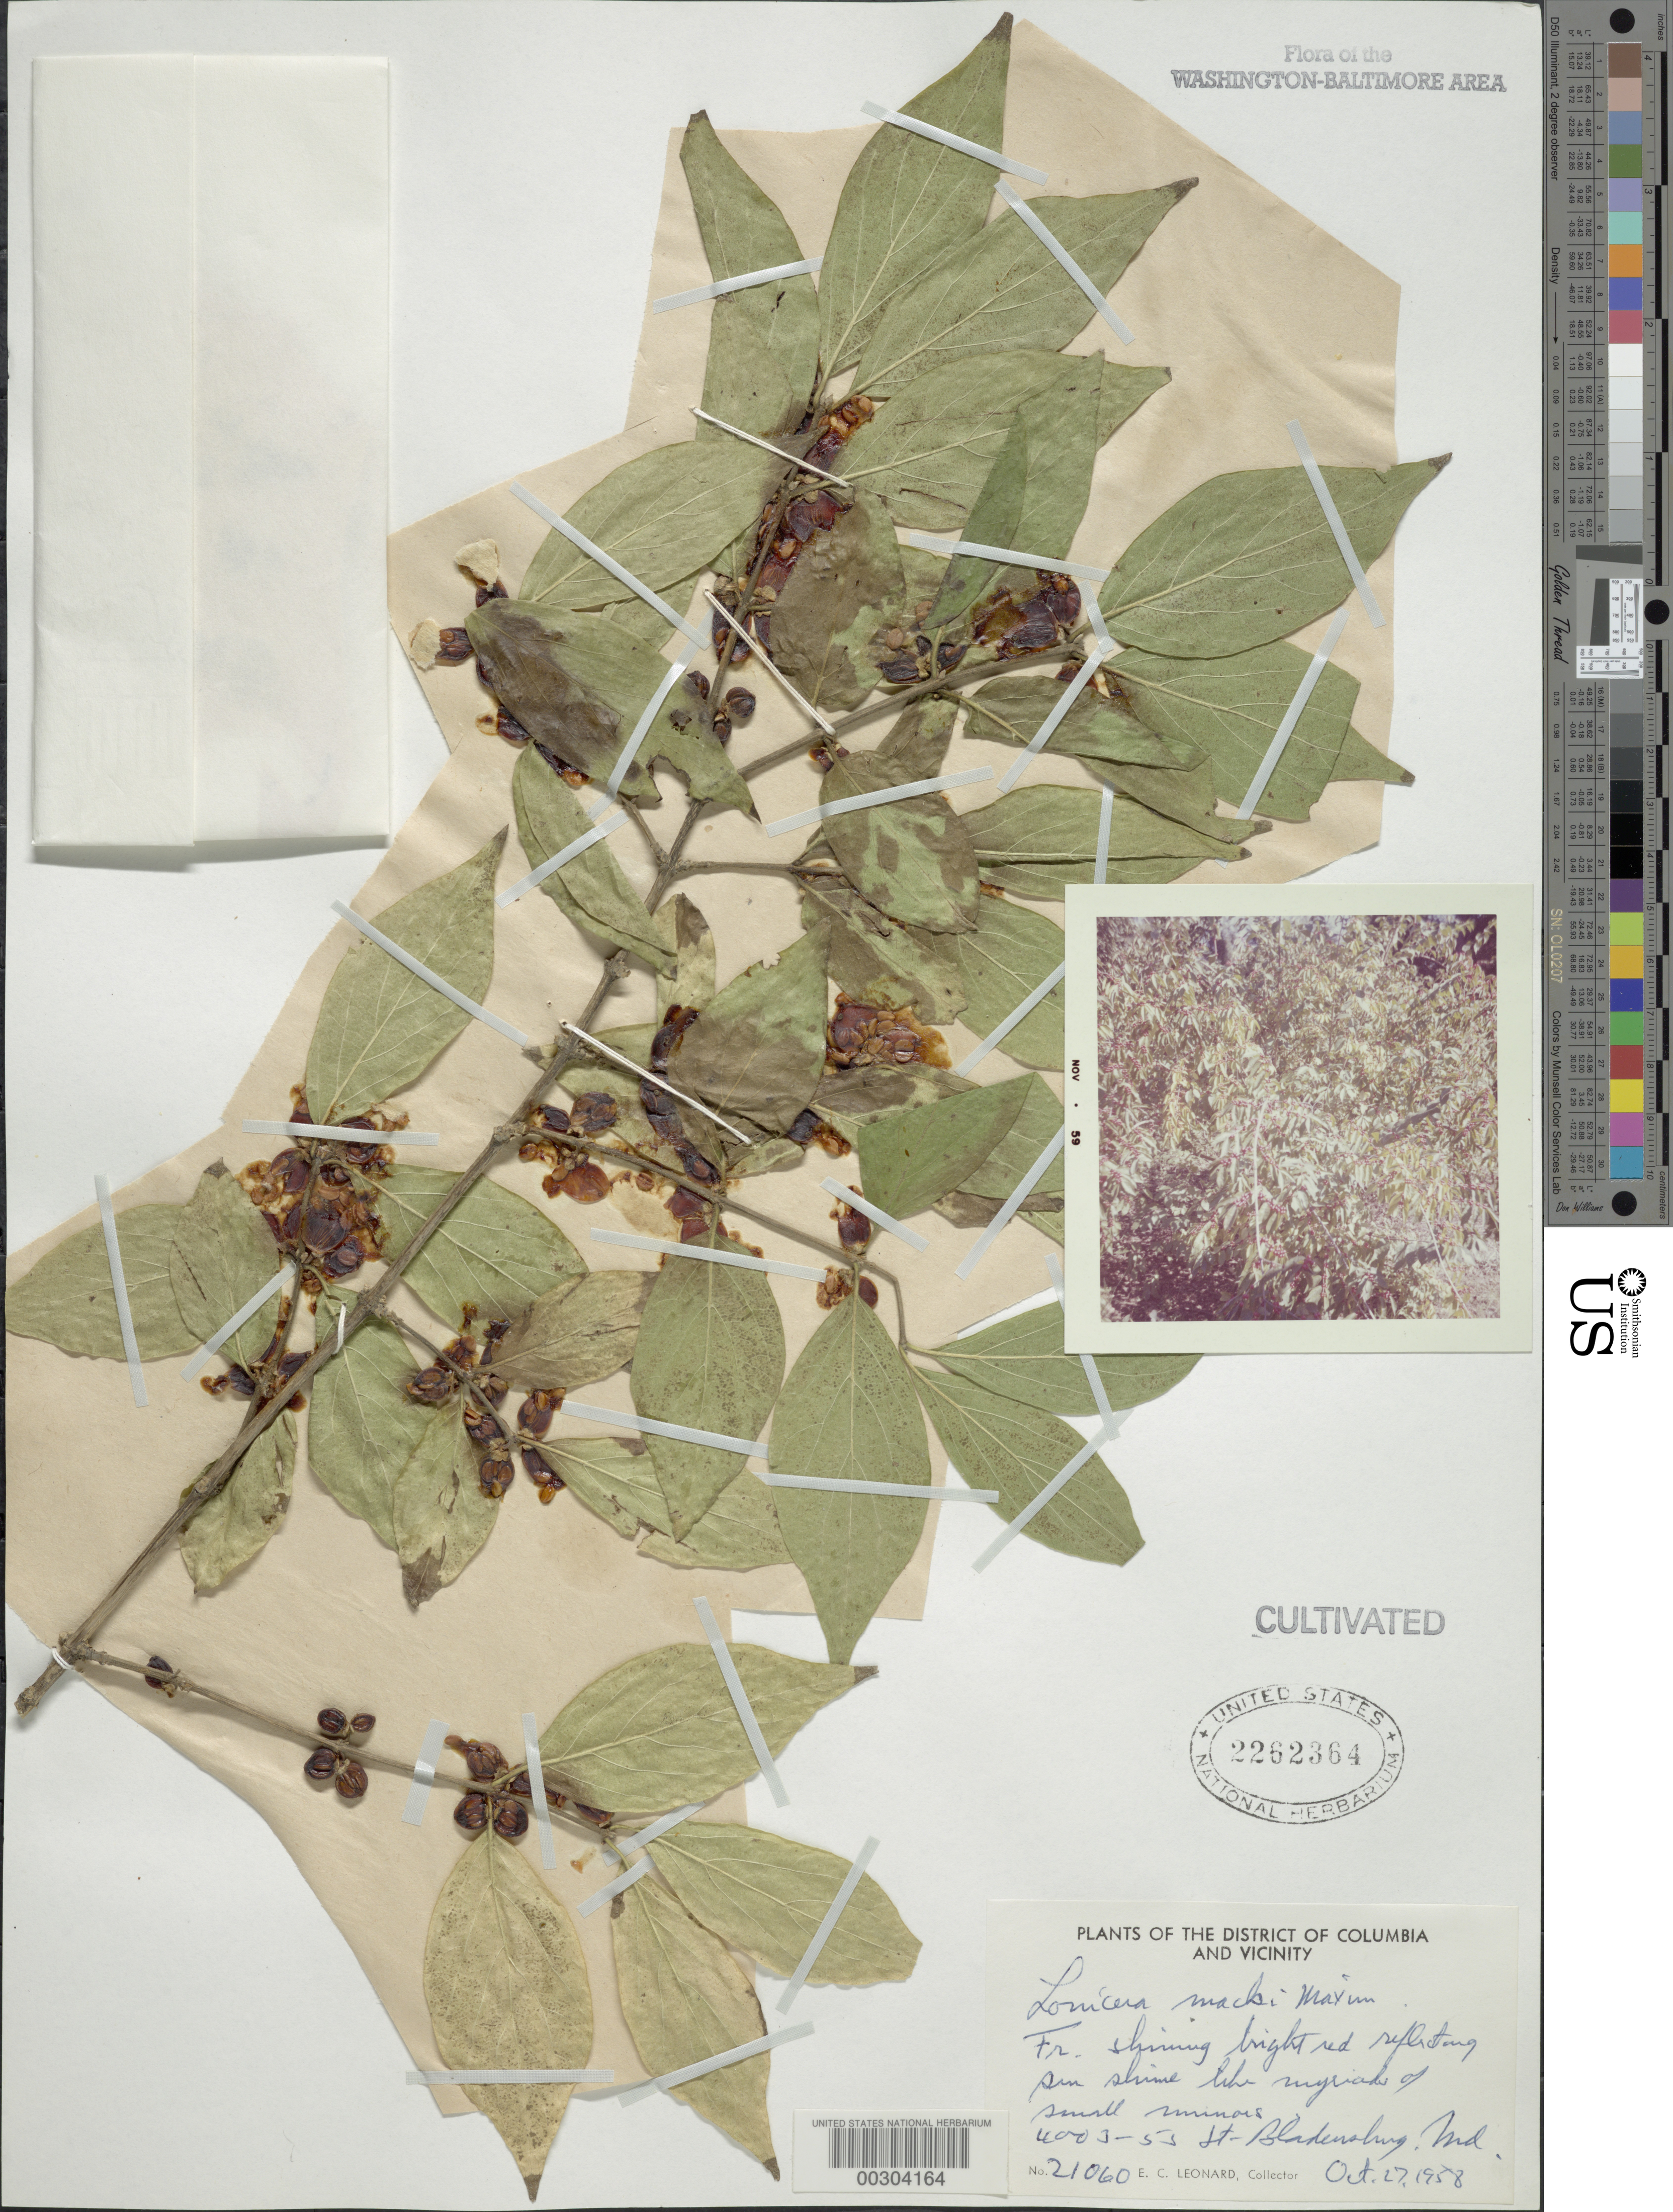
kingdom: Plantae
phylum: Tracheophyta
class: Magnoliopsida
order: Dipsacales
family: Caprifoliaceae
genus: Lonicera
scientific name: Lonicera maackii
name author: (Rupr.) Maxim.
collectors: E. C. Leonard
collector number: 21060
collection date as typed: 27 Oct 1958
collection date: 1958-10-27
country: United States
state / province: Maryland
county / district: Prince George's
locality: Bladensburg, 4003 53 St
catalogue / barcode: US 2262364